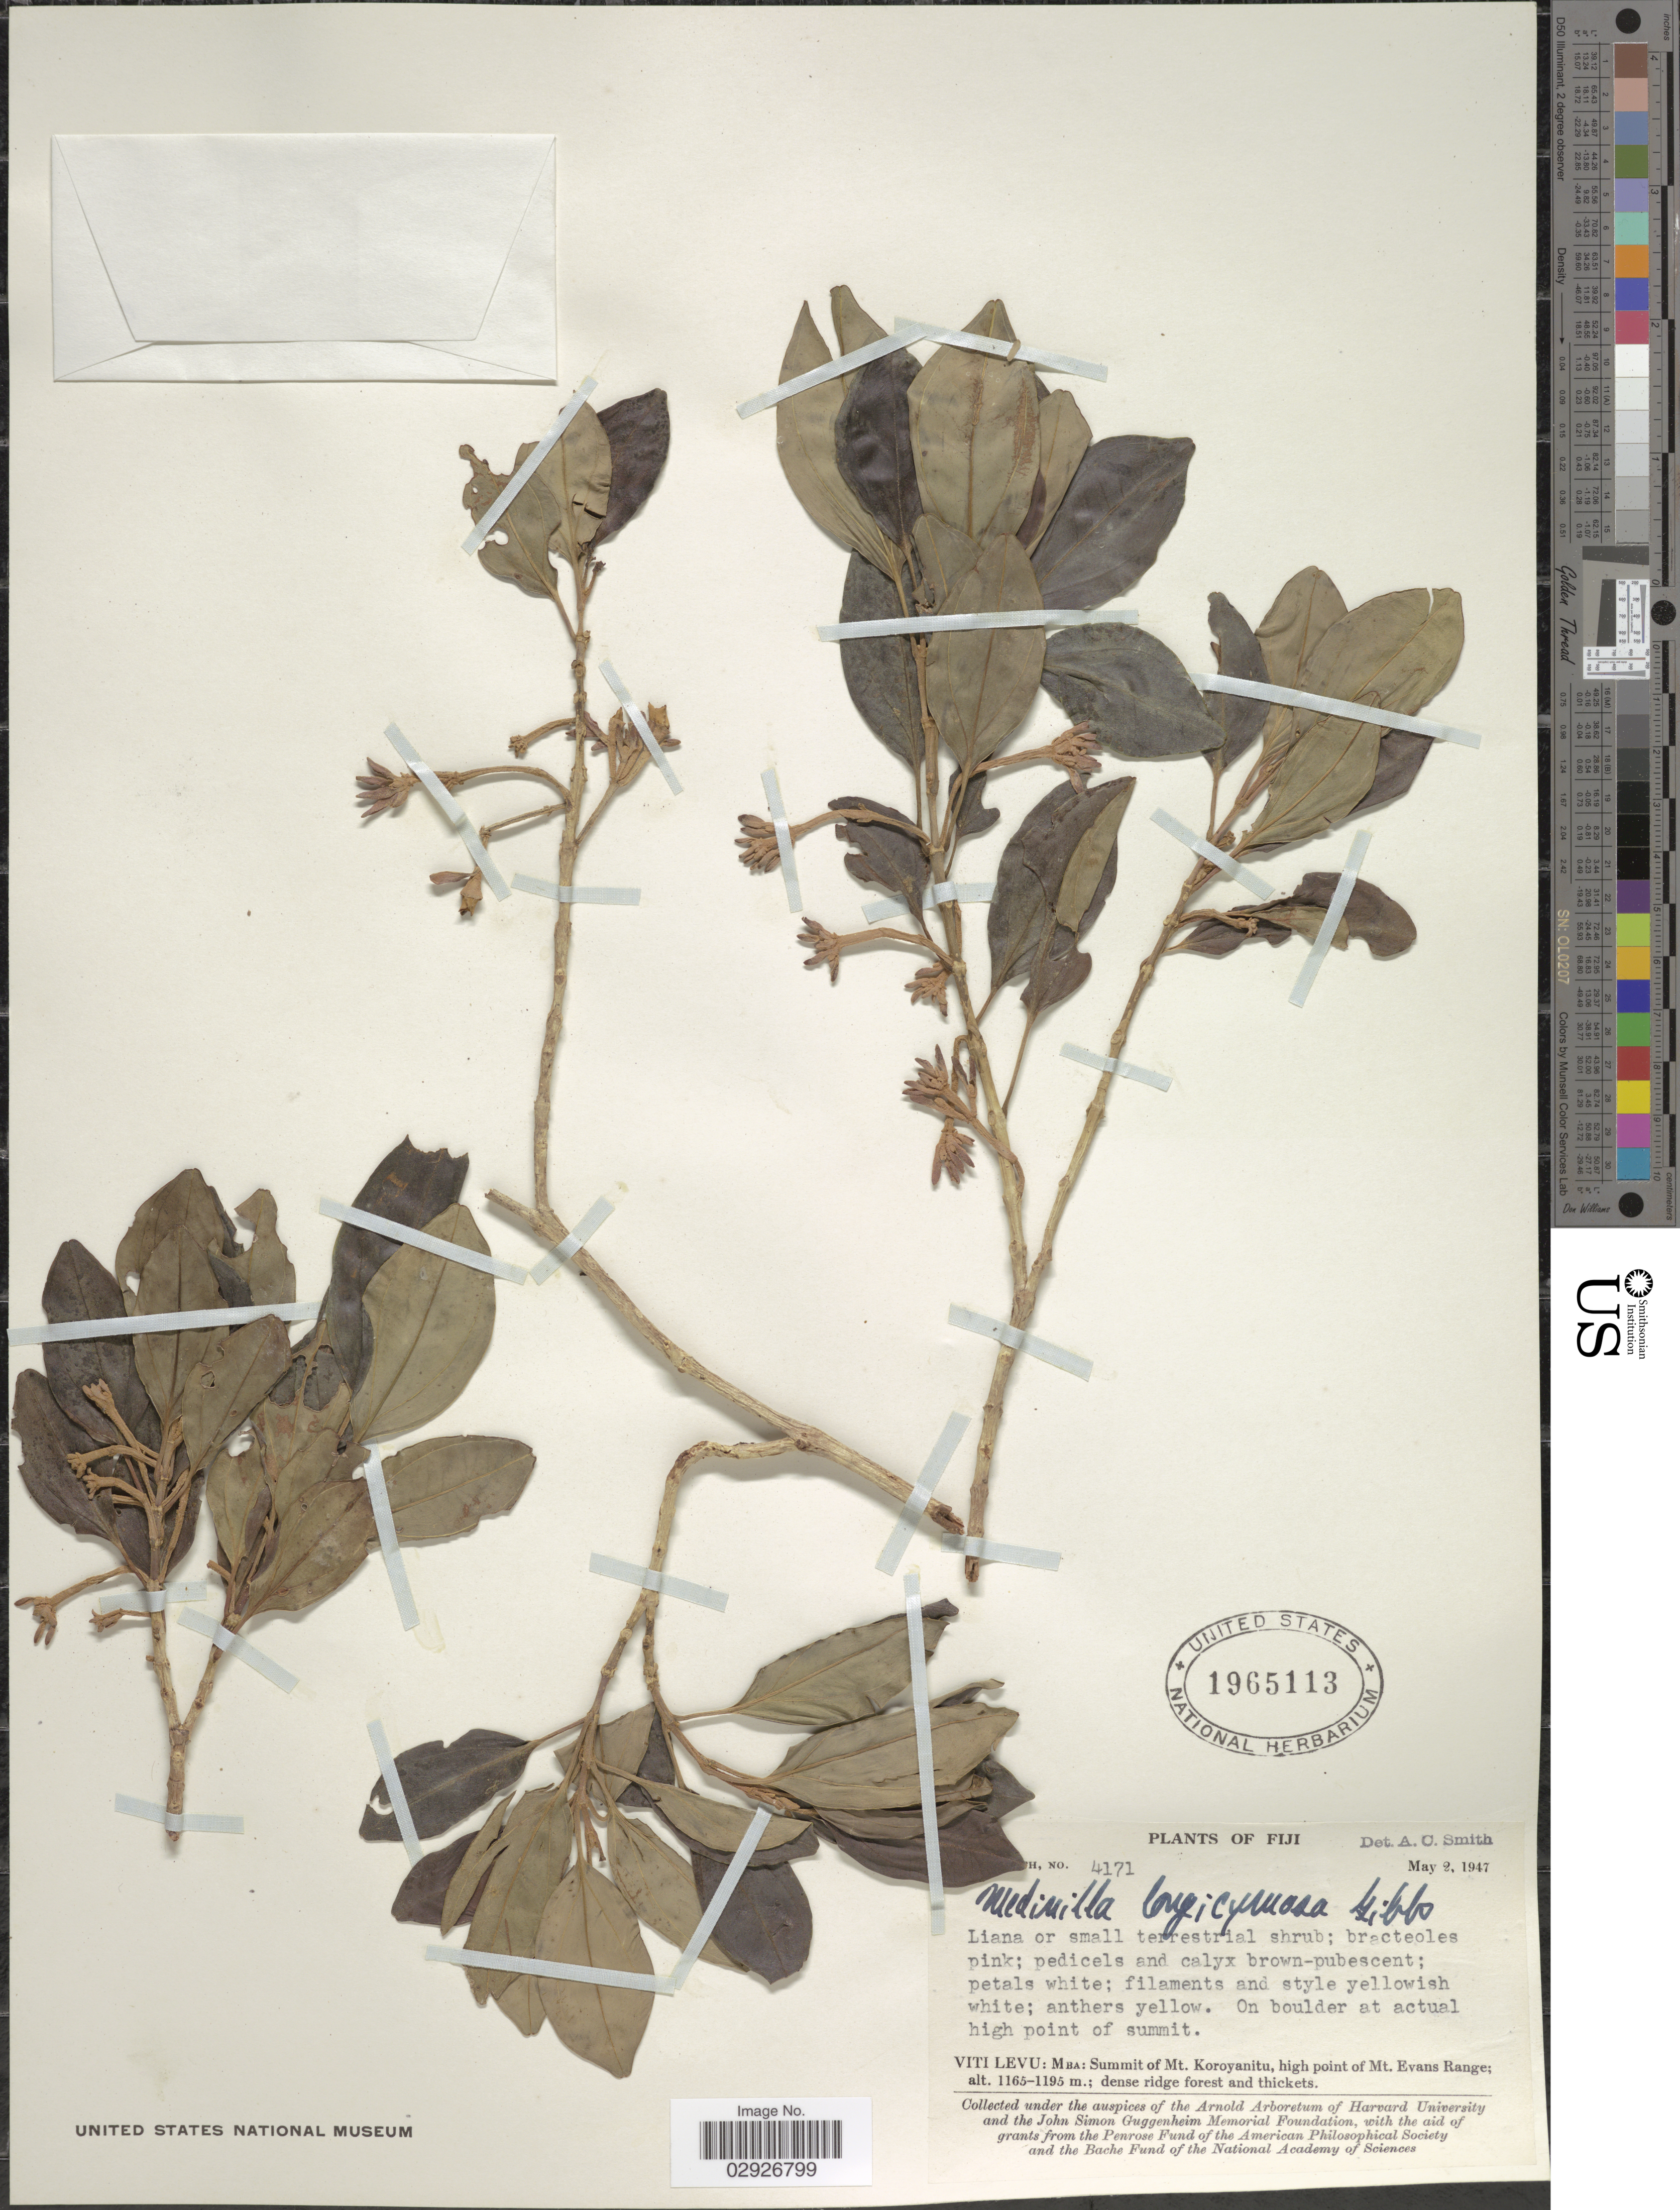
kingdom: Plantae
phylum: Tracheophyta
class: Magnoliopsida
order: Myrtales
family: Melastomataceae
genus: Medinilla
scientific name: Medinilla longicymosa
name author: Gibbs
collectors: A. C. Smith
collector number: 4171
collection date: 1947-05-02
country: Fiji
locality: Viti Levu: Mba: Summit of Mt. Koroyanitu, high point of Mt. Evans Range.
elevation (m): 1165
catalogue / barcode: US 1965113